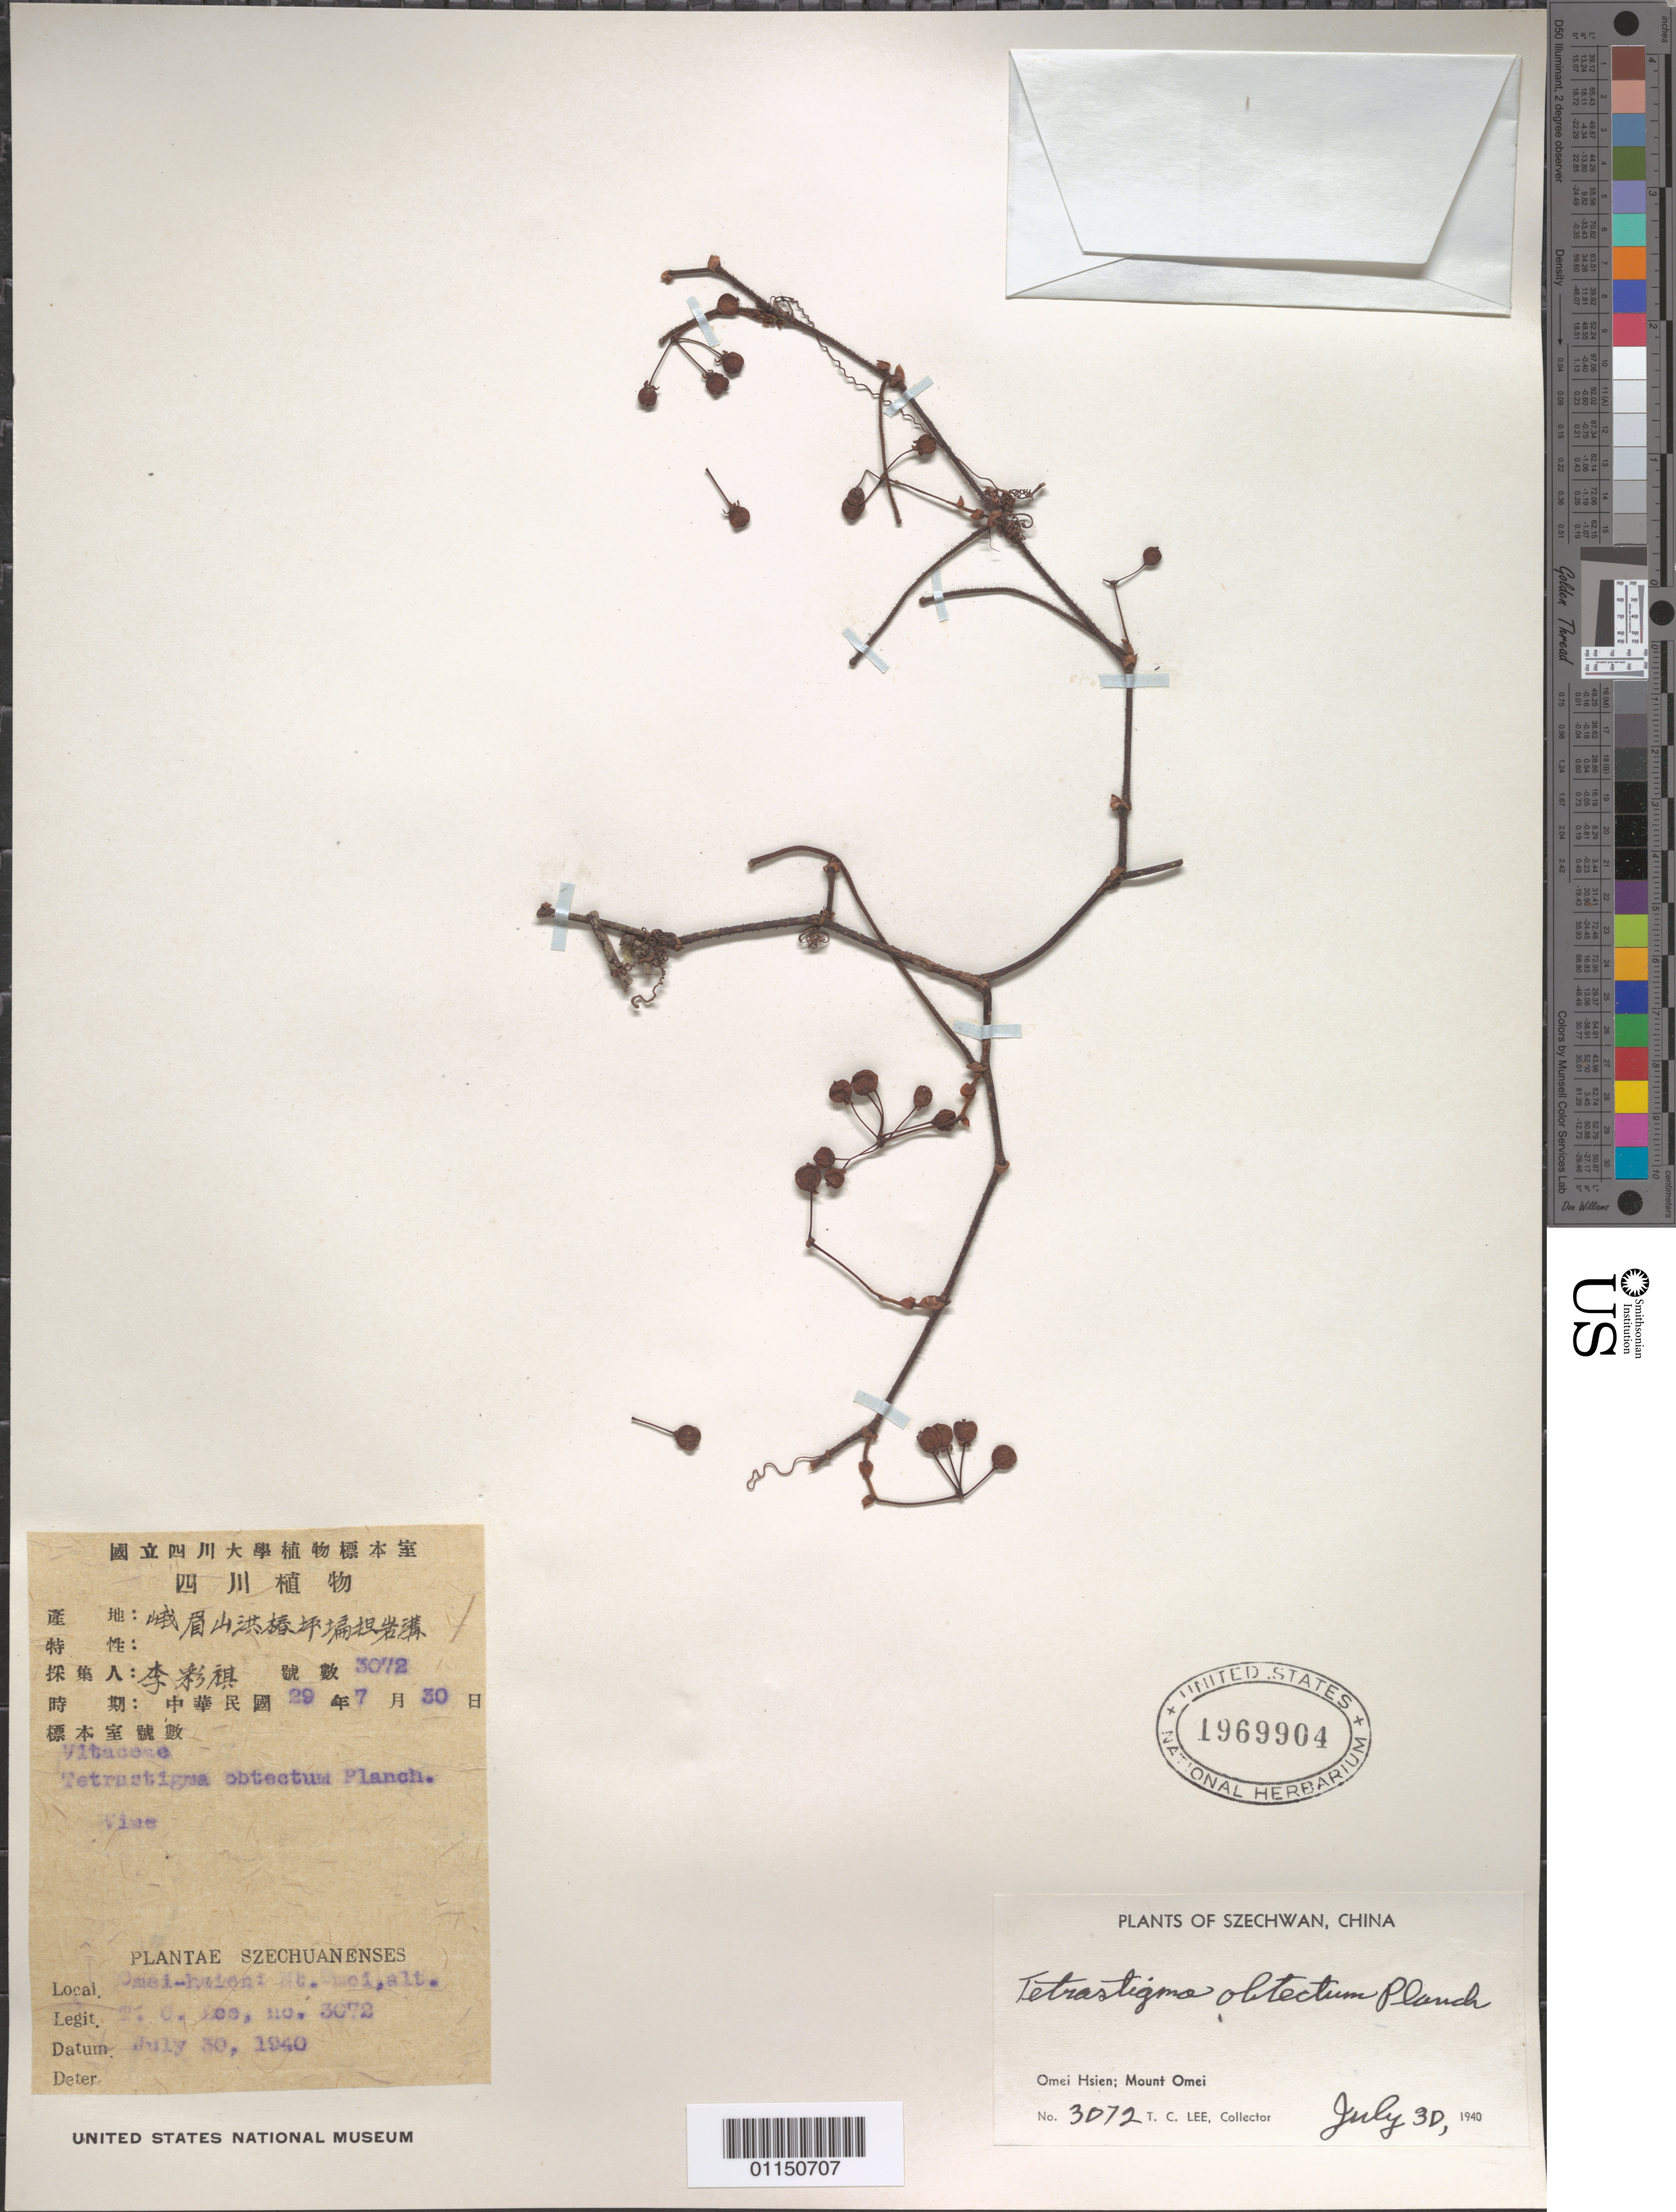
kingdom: Plantae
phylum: Tracheophyta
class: Magnoliopsida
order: Vitales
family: Vitaceae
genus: Tetrastigma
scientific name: Tetrastigma obtectum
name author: (Wall. ex Laws.) Planch. ex Franch.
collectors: T. Lee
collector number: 3072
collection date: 1940-07-30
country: China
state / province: Sichuan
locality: Omei Hsien; Mt Omei.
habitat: Vine.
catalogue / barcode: US 1969904